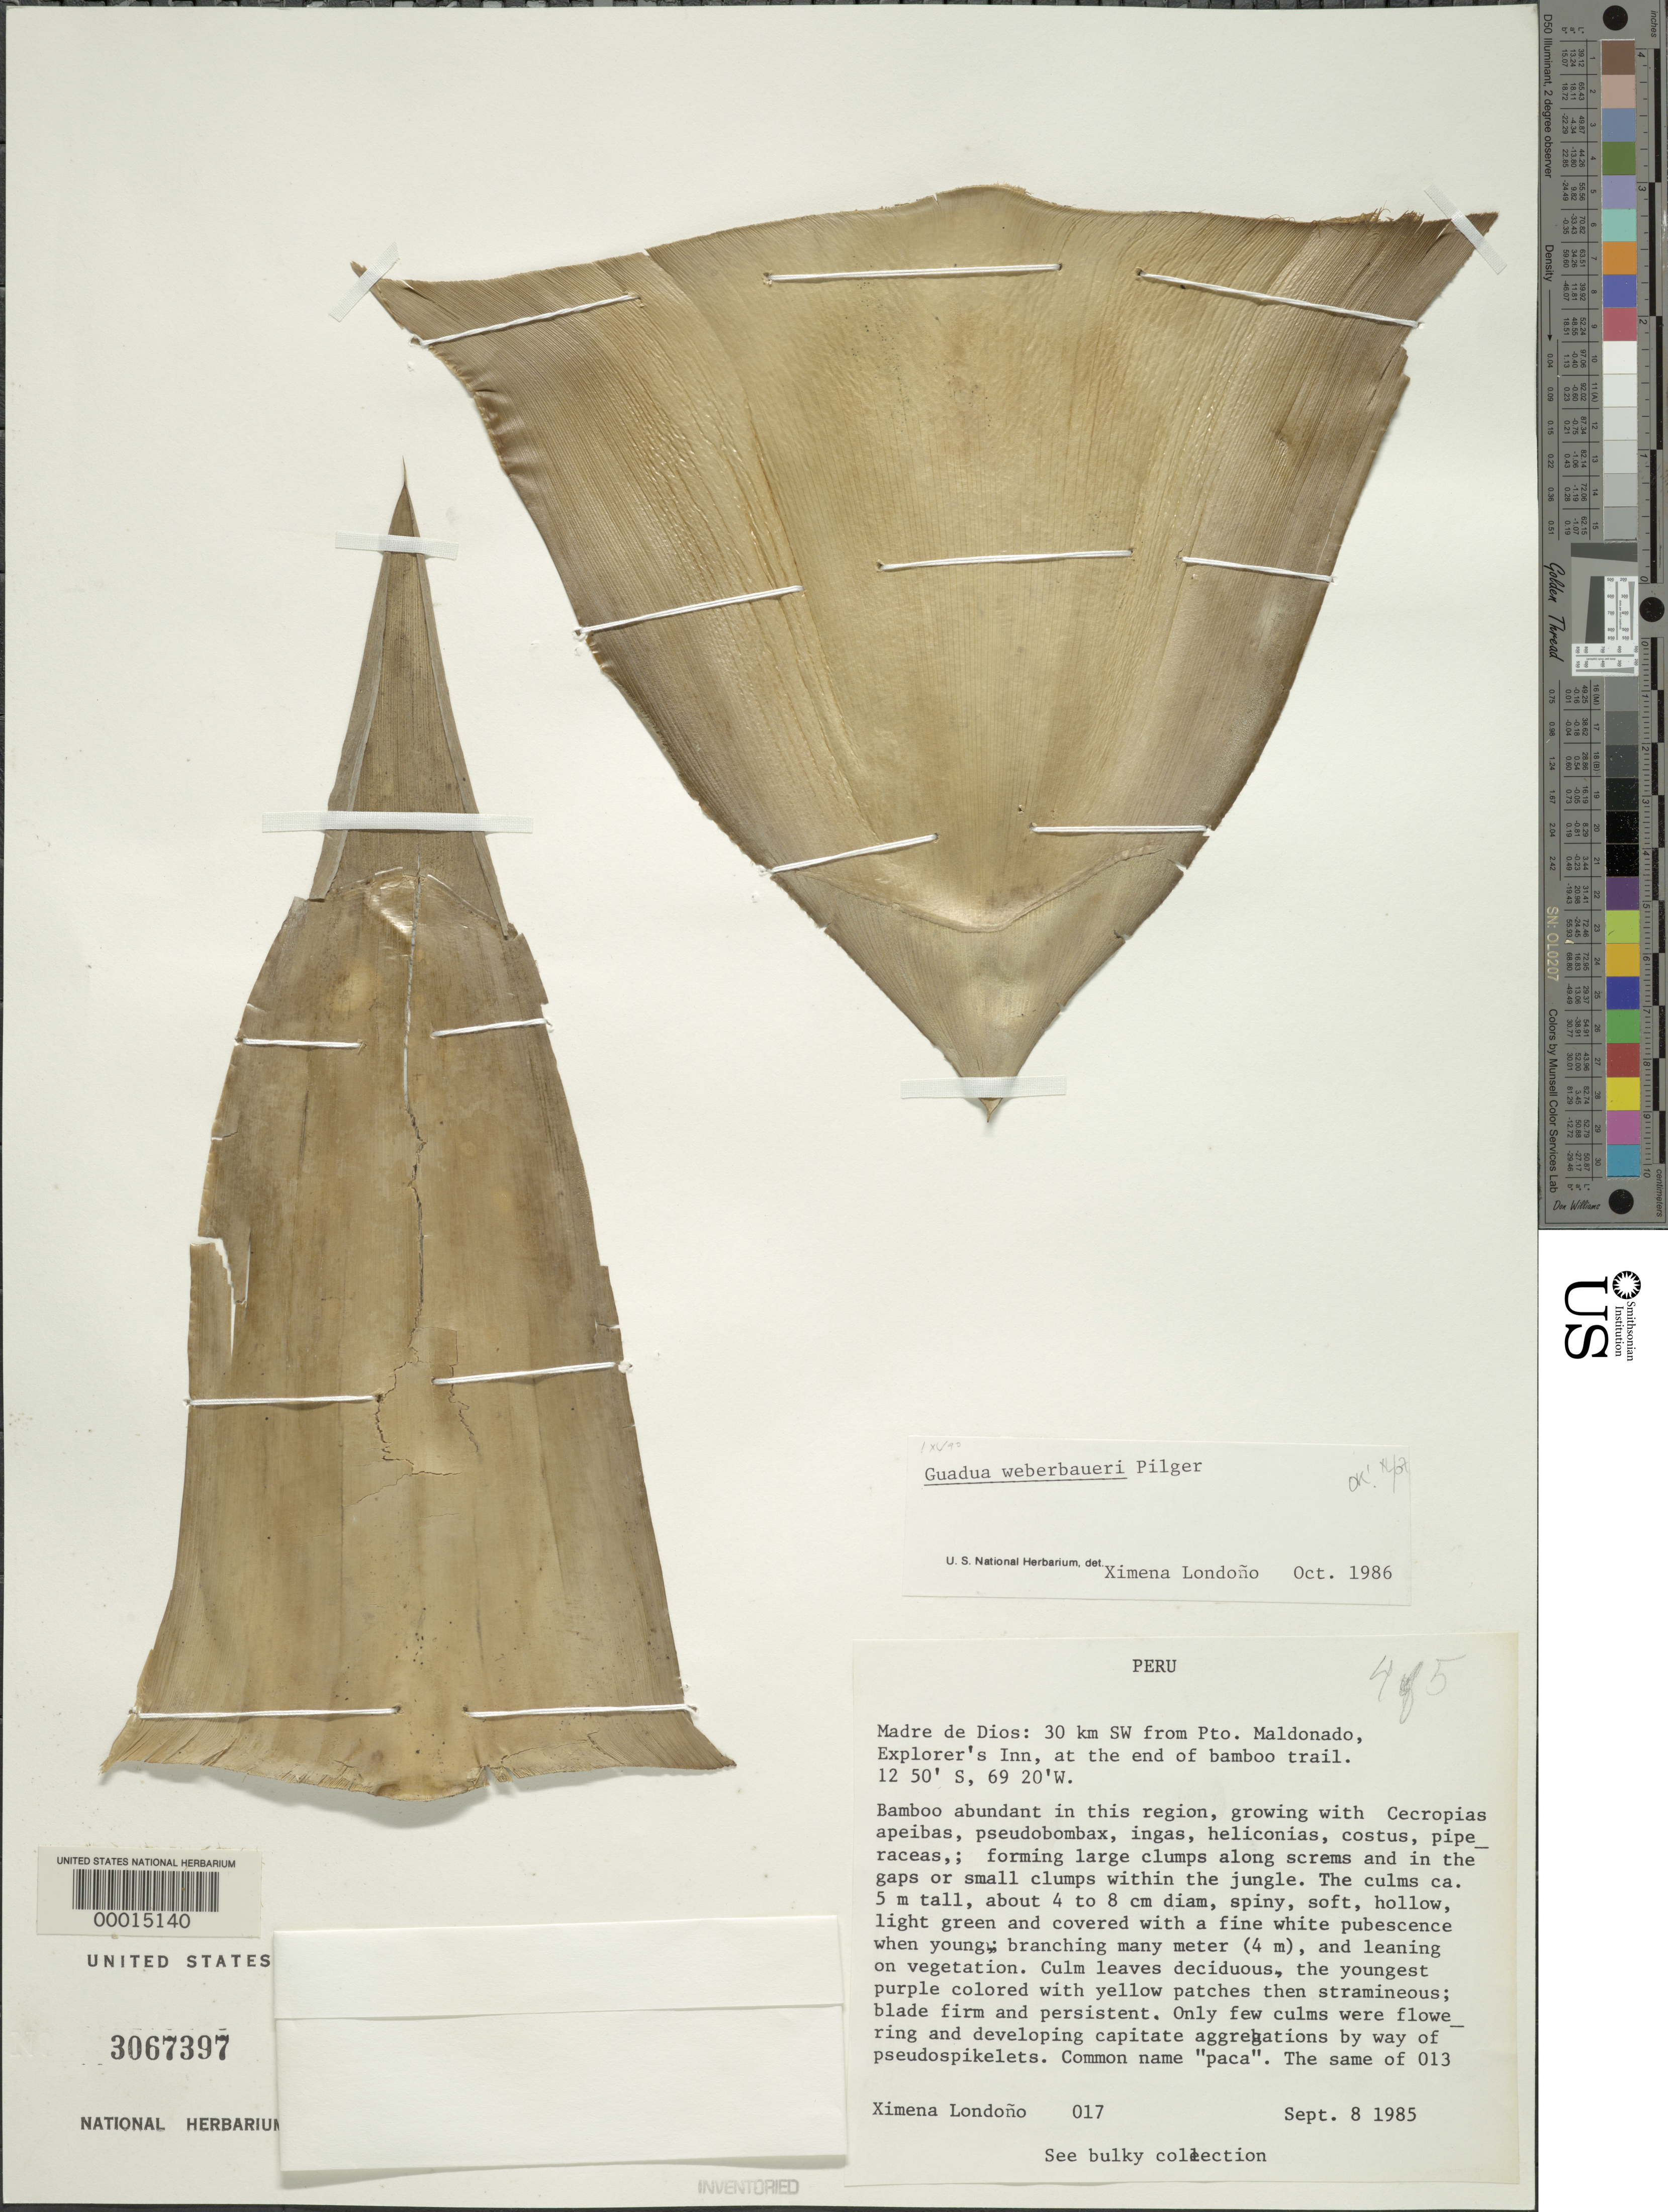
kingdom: Plantae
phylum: Tracheophyta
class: Liliopsida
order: Poales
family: Poaceae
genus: Guadua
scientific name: Guadua weberbaueri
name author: Pilg.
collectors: X. Londoño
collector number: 85-017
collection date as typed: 08 Sep 1985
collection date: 1985-09-08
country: Peru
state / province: Madre de Dios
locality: Maldonado, explorer's inn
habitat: Jungle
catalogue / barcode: US 3067397